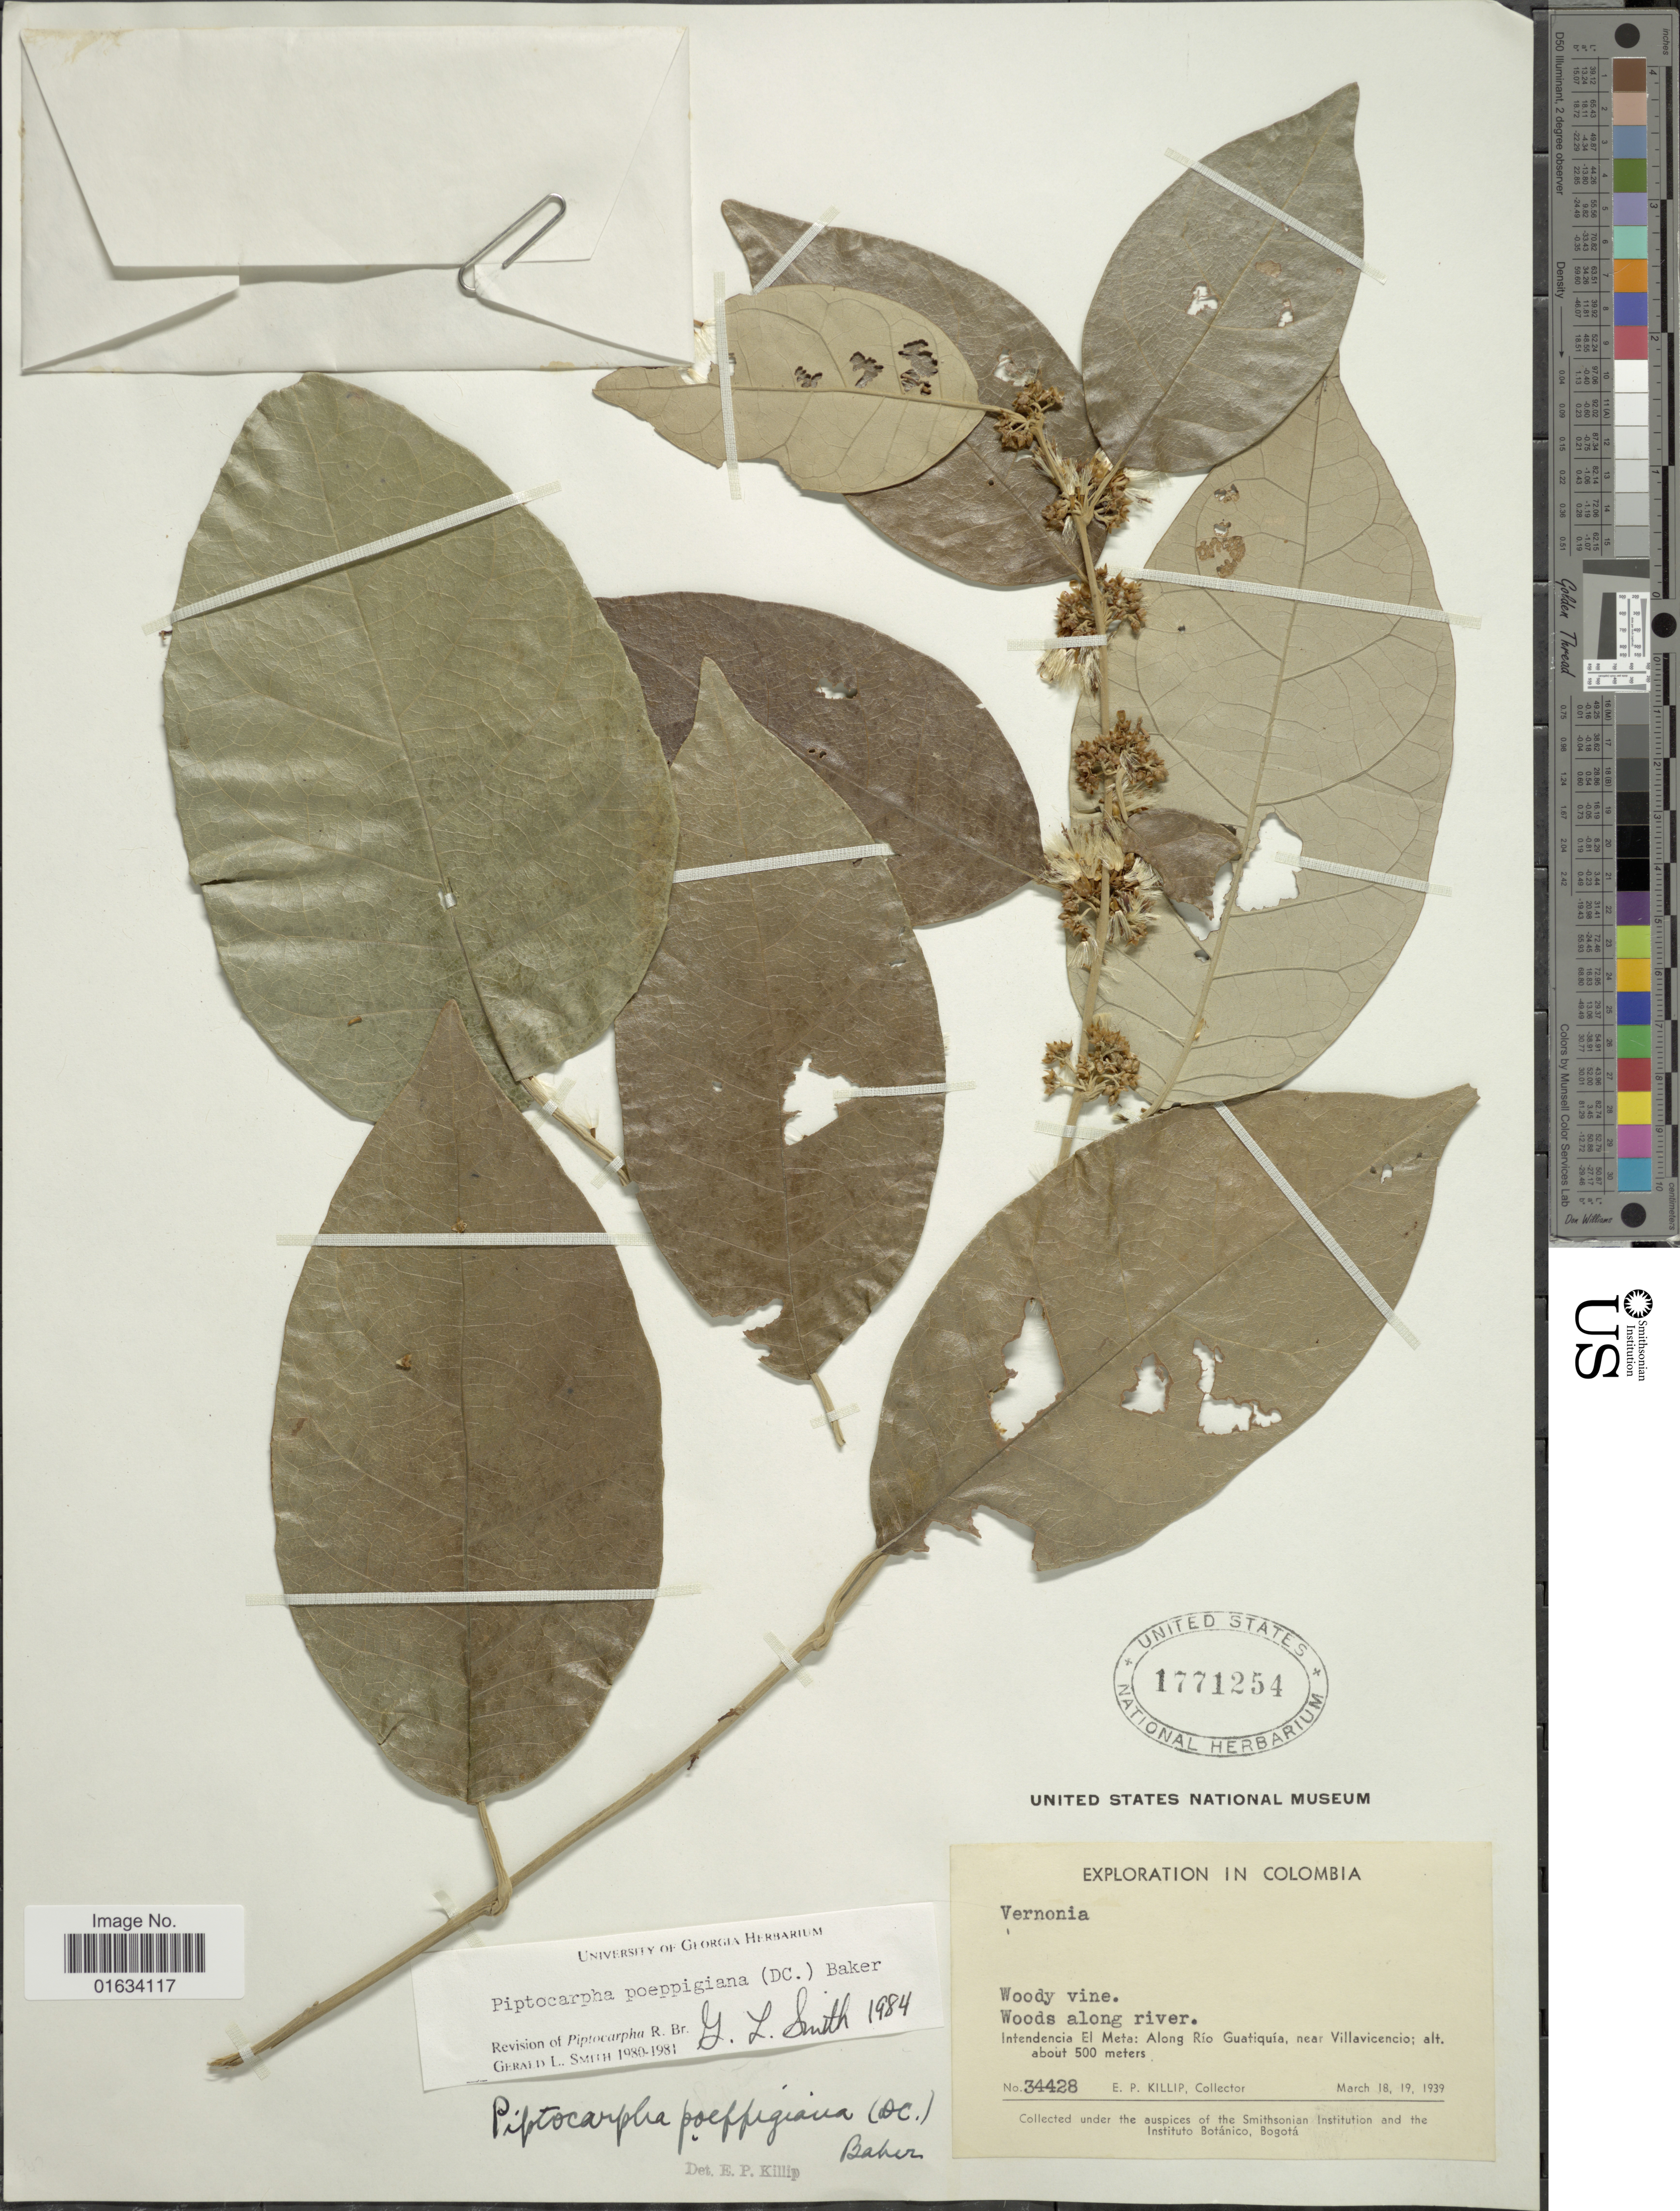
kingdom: Plantae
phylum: Tracheophyta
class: Magnoliopsida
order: Asterales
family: Asteraceae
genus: Piptocarpha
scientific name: Piptocarpha poeppigiana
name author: (DC.) Baker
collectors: E. P. Killip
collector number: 34428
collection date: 1939-03-18/1939-03-19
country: Colombia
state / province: Meta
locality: Colombia. Woods along river. Intendencia. El Meta: Along Rio Guatiquia, near Villavicencio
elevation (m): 500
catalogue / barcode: US 1771254